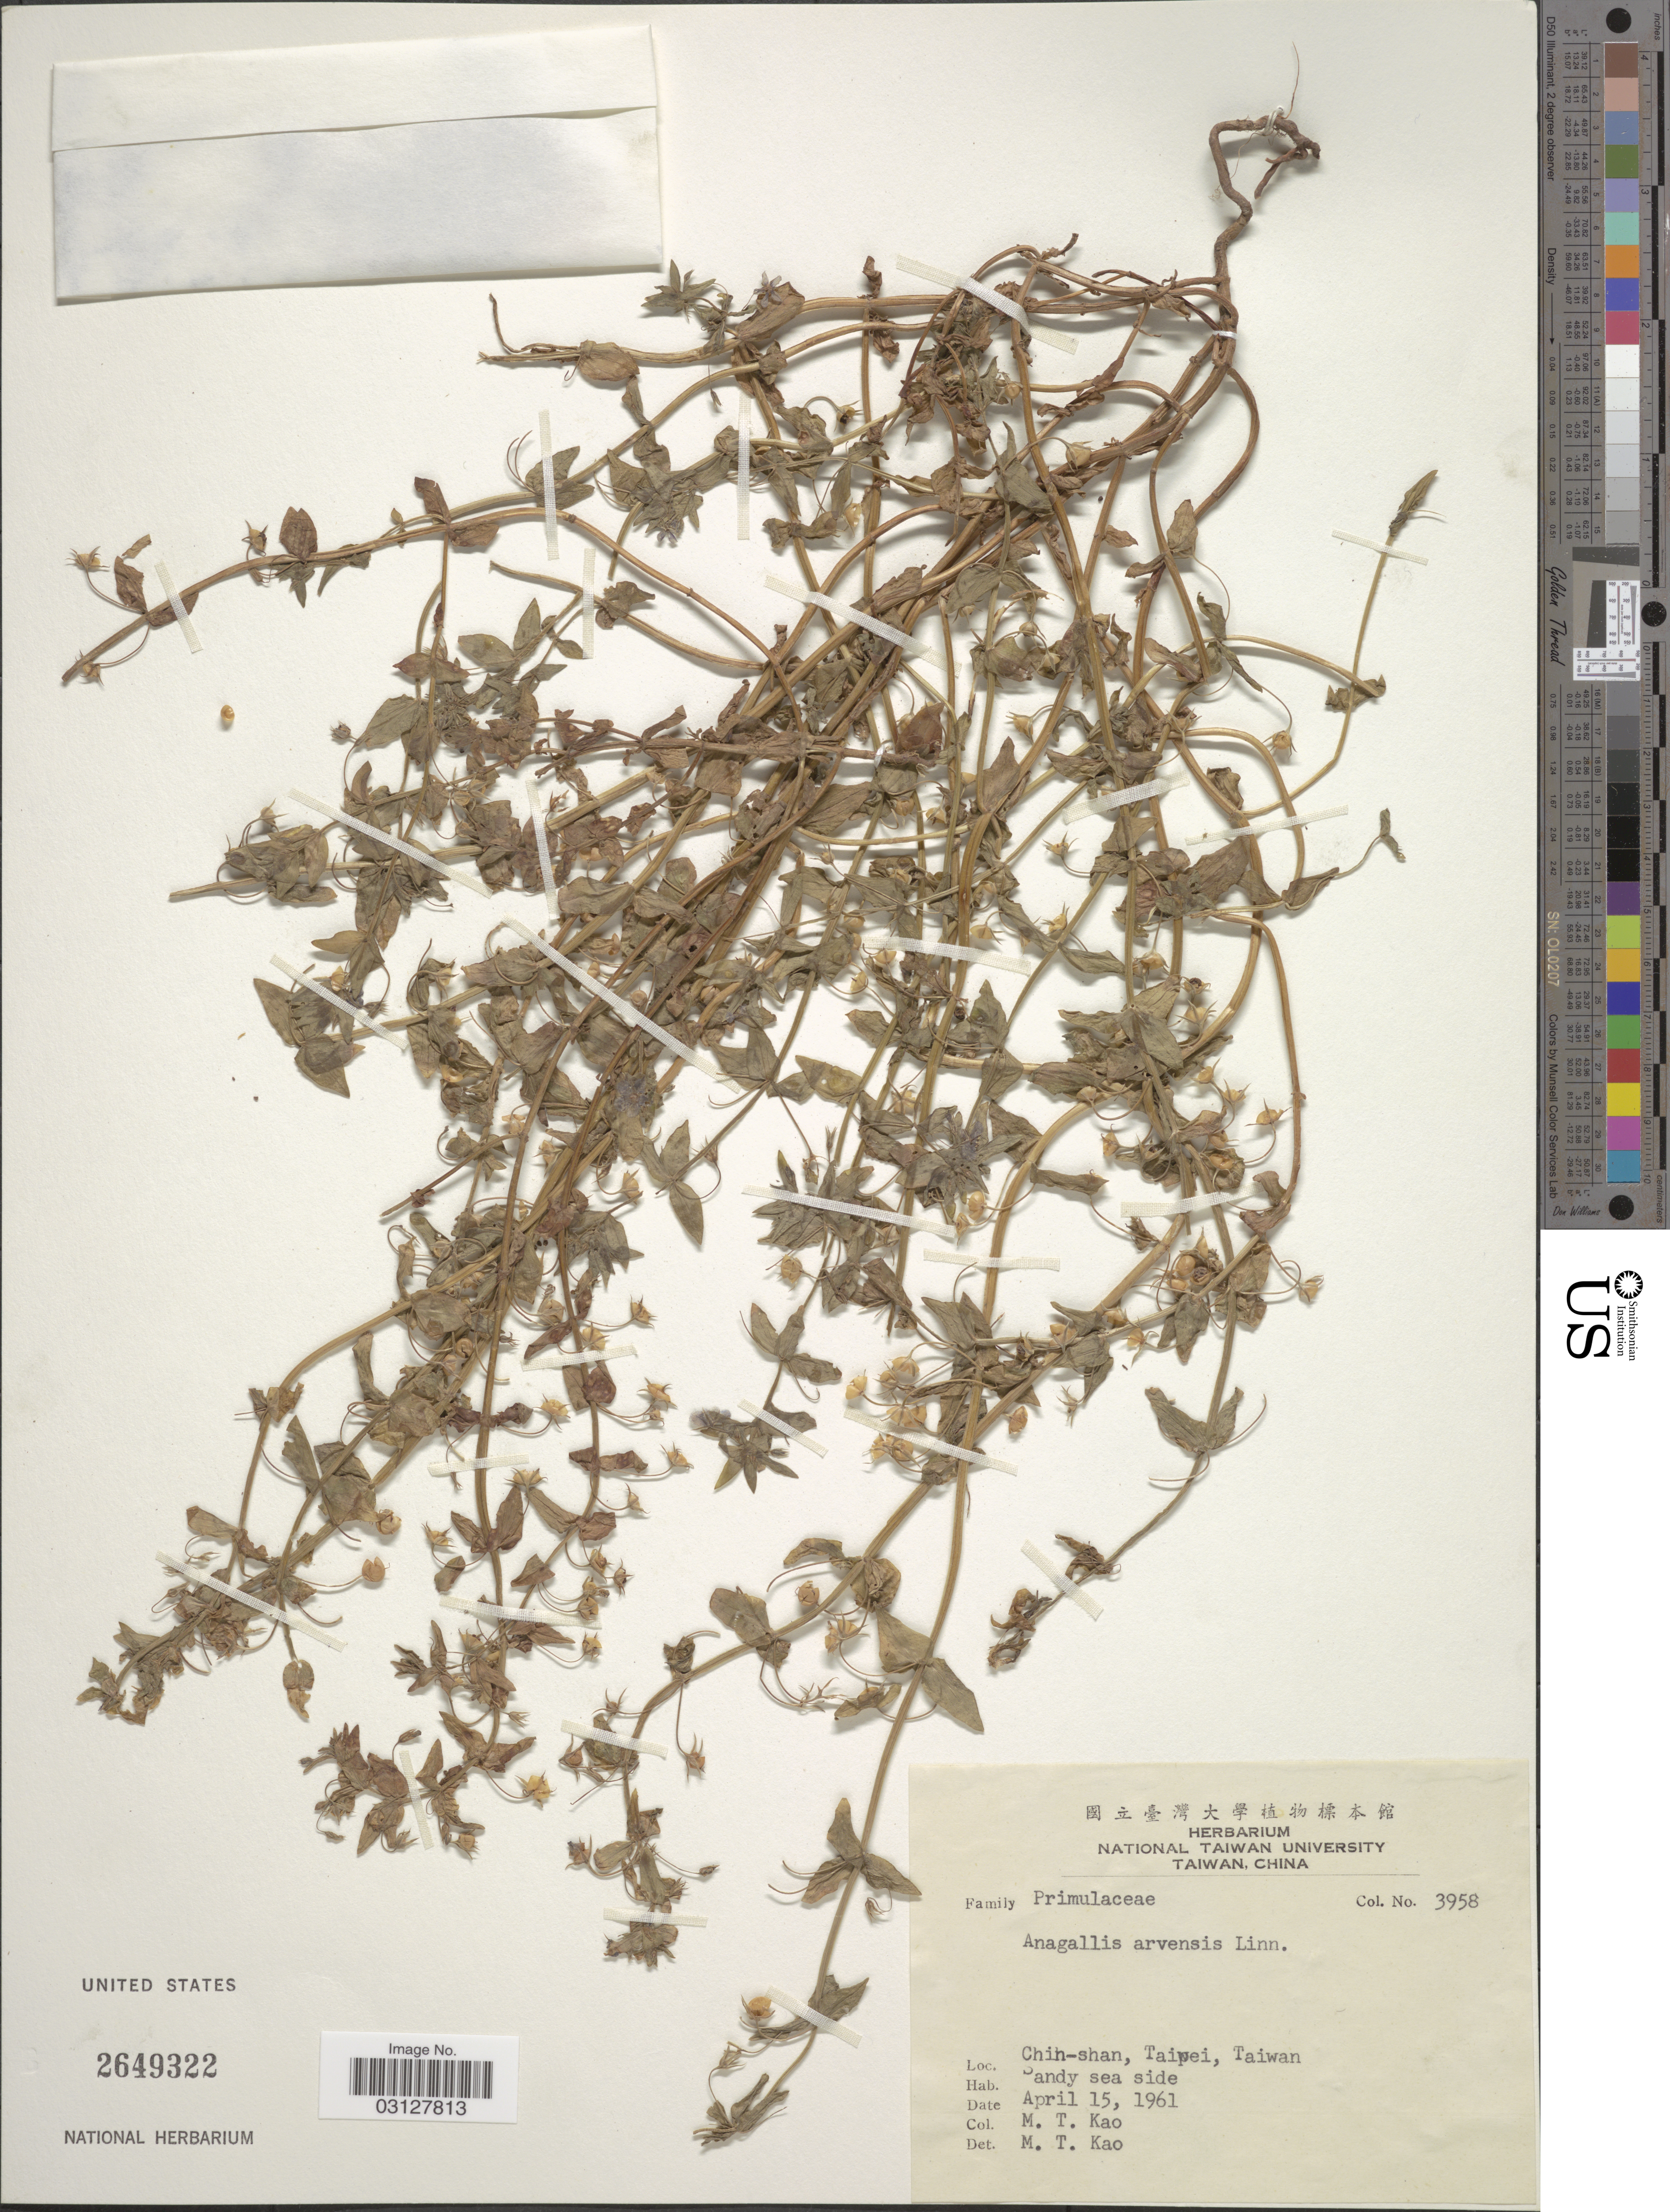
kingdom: Plantae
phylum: Tracheophyta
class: Magnoliopsida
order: Ericales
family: Primulaceae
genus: Anagallis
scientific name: Anagallis arvensis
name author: L.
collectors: M. T. Kao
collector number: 3958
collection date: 1961-04-15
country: Taiwan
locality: Chin-shan, Taipei.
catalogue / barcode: US 2649322